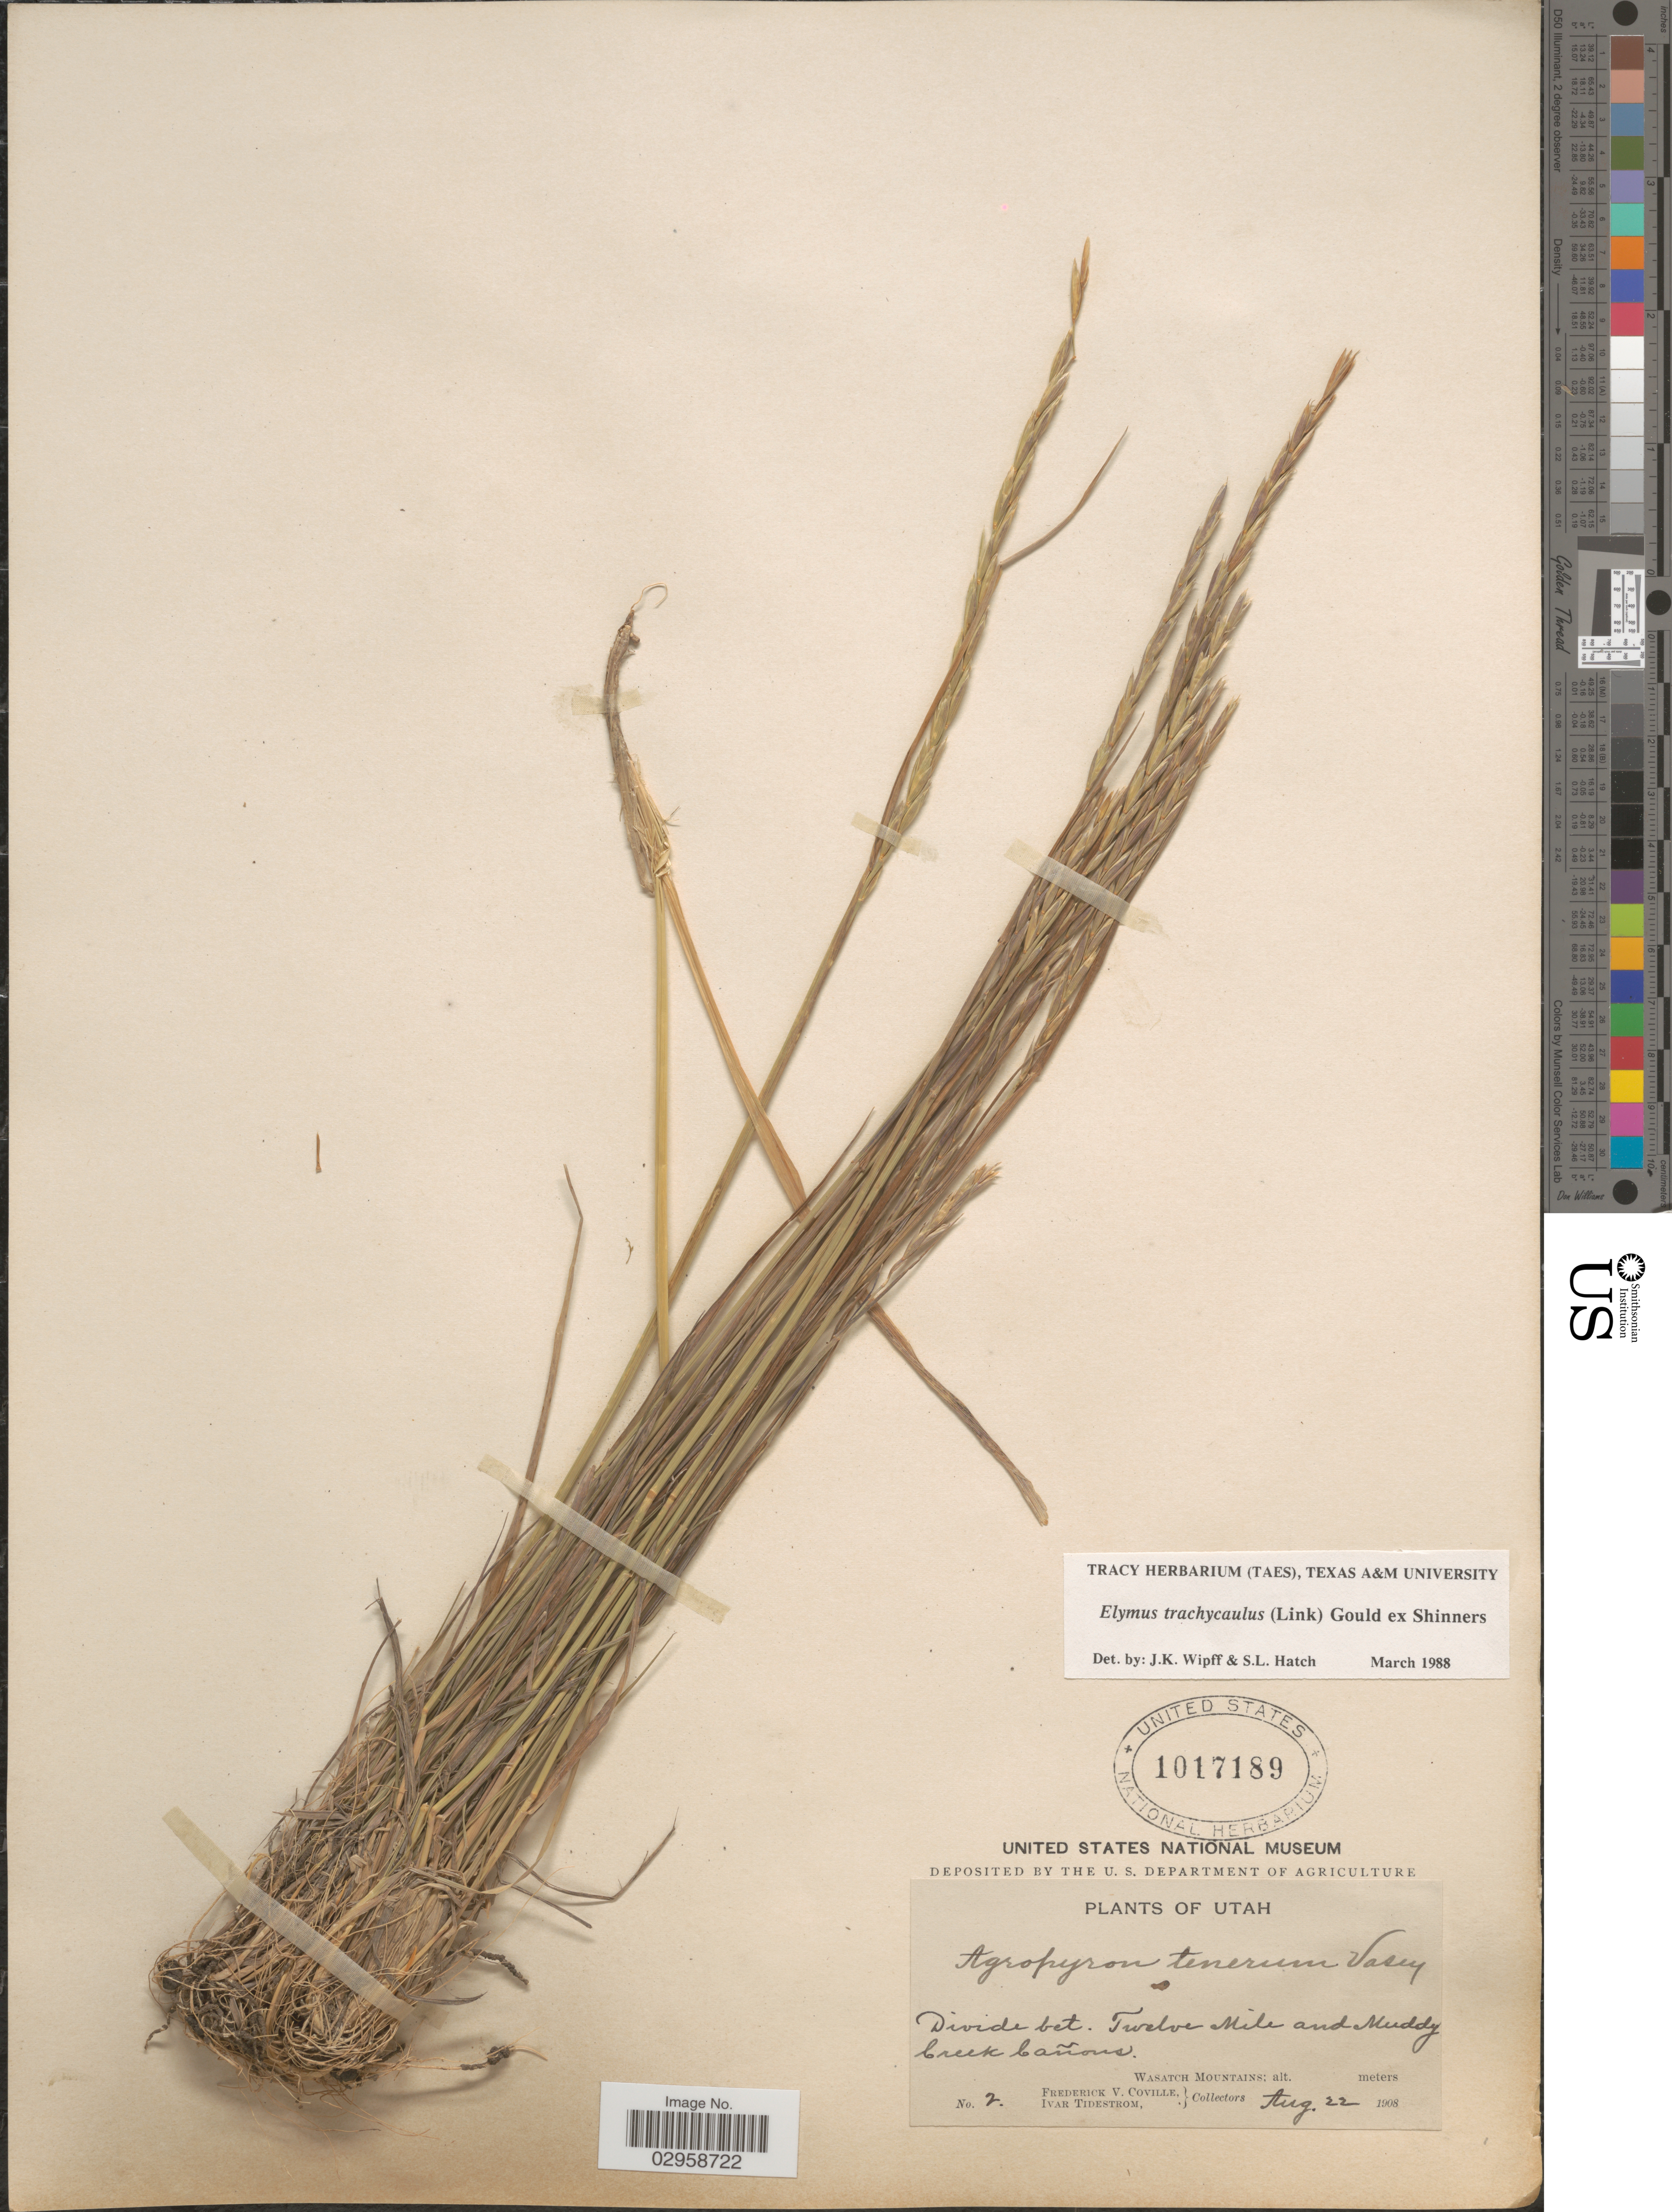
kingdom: Plantae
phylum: Tracheophyta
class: Liliopsida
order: Poales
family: Poaceae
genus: Elymus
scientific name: Elymus trachycaulus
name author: (Link) Gould ex Shinners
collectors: F. V. Coville & I. F. Tidestrom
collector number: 2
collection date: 1908-08-22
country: United States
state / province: Utah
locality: Divide bet. Twelve Mile and Muddy Creek Cañons. Wasatch Mountains.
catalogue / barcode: US 1017189